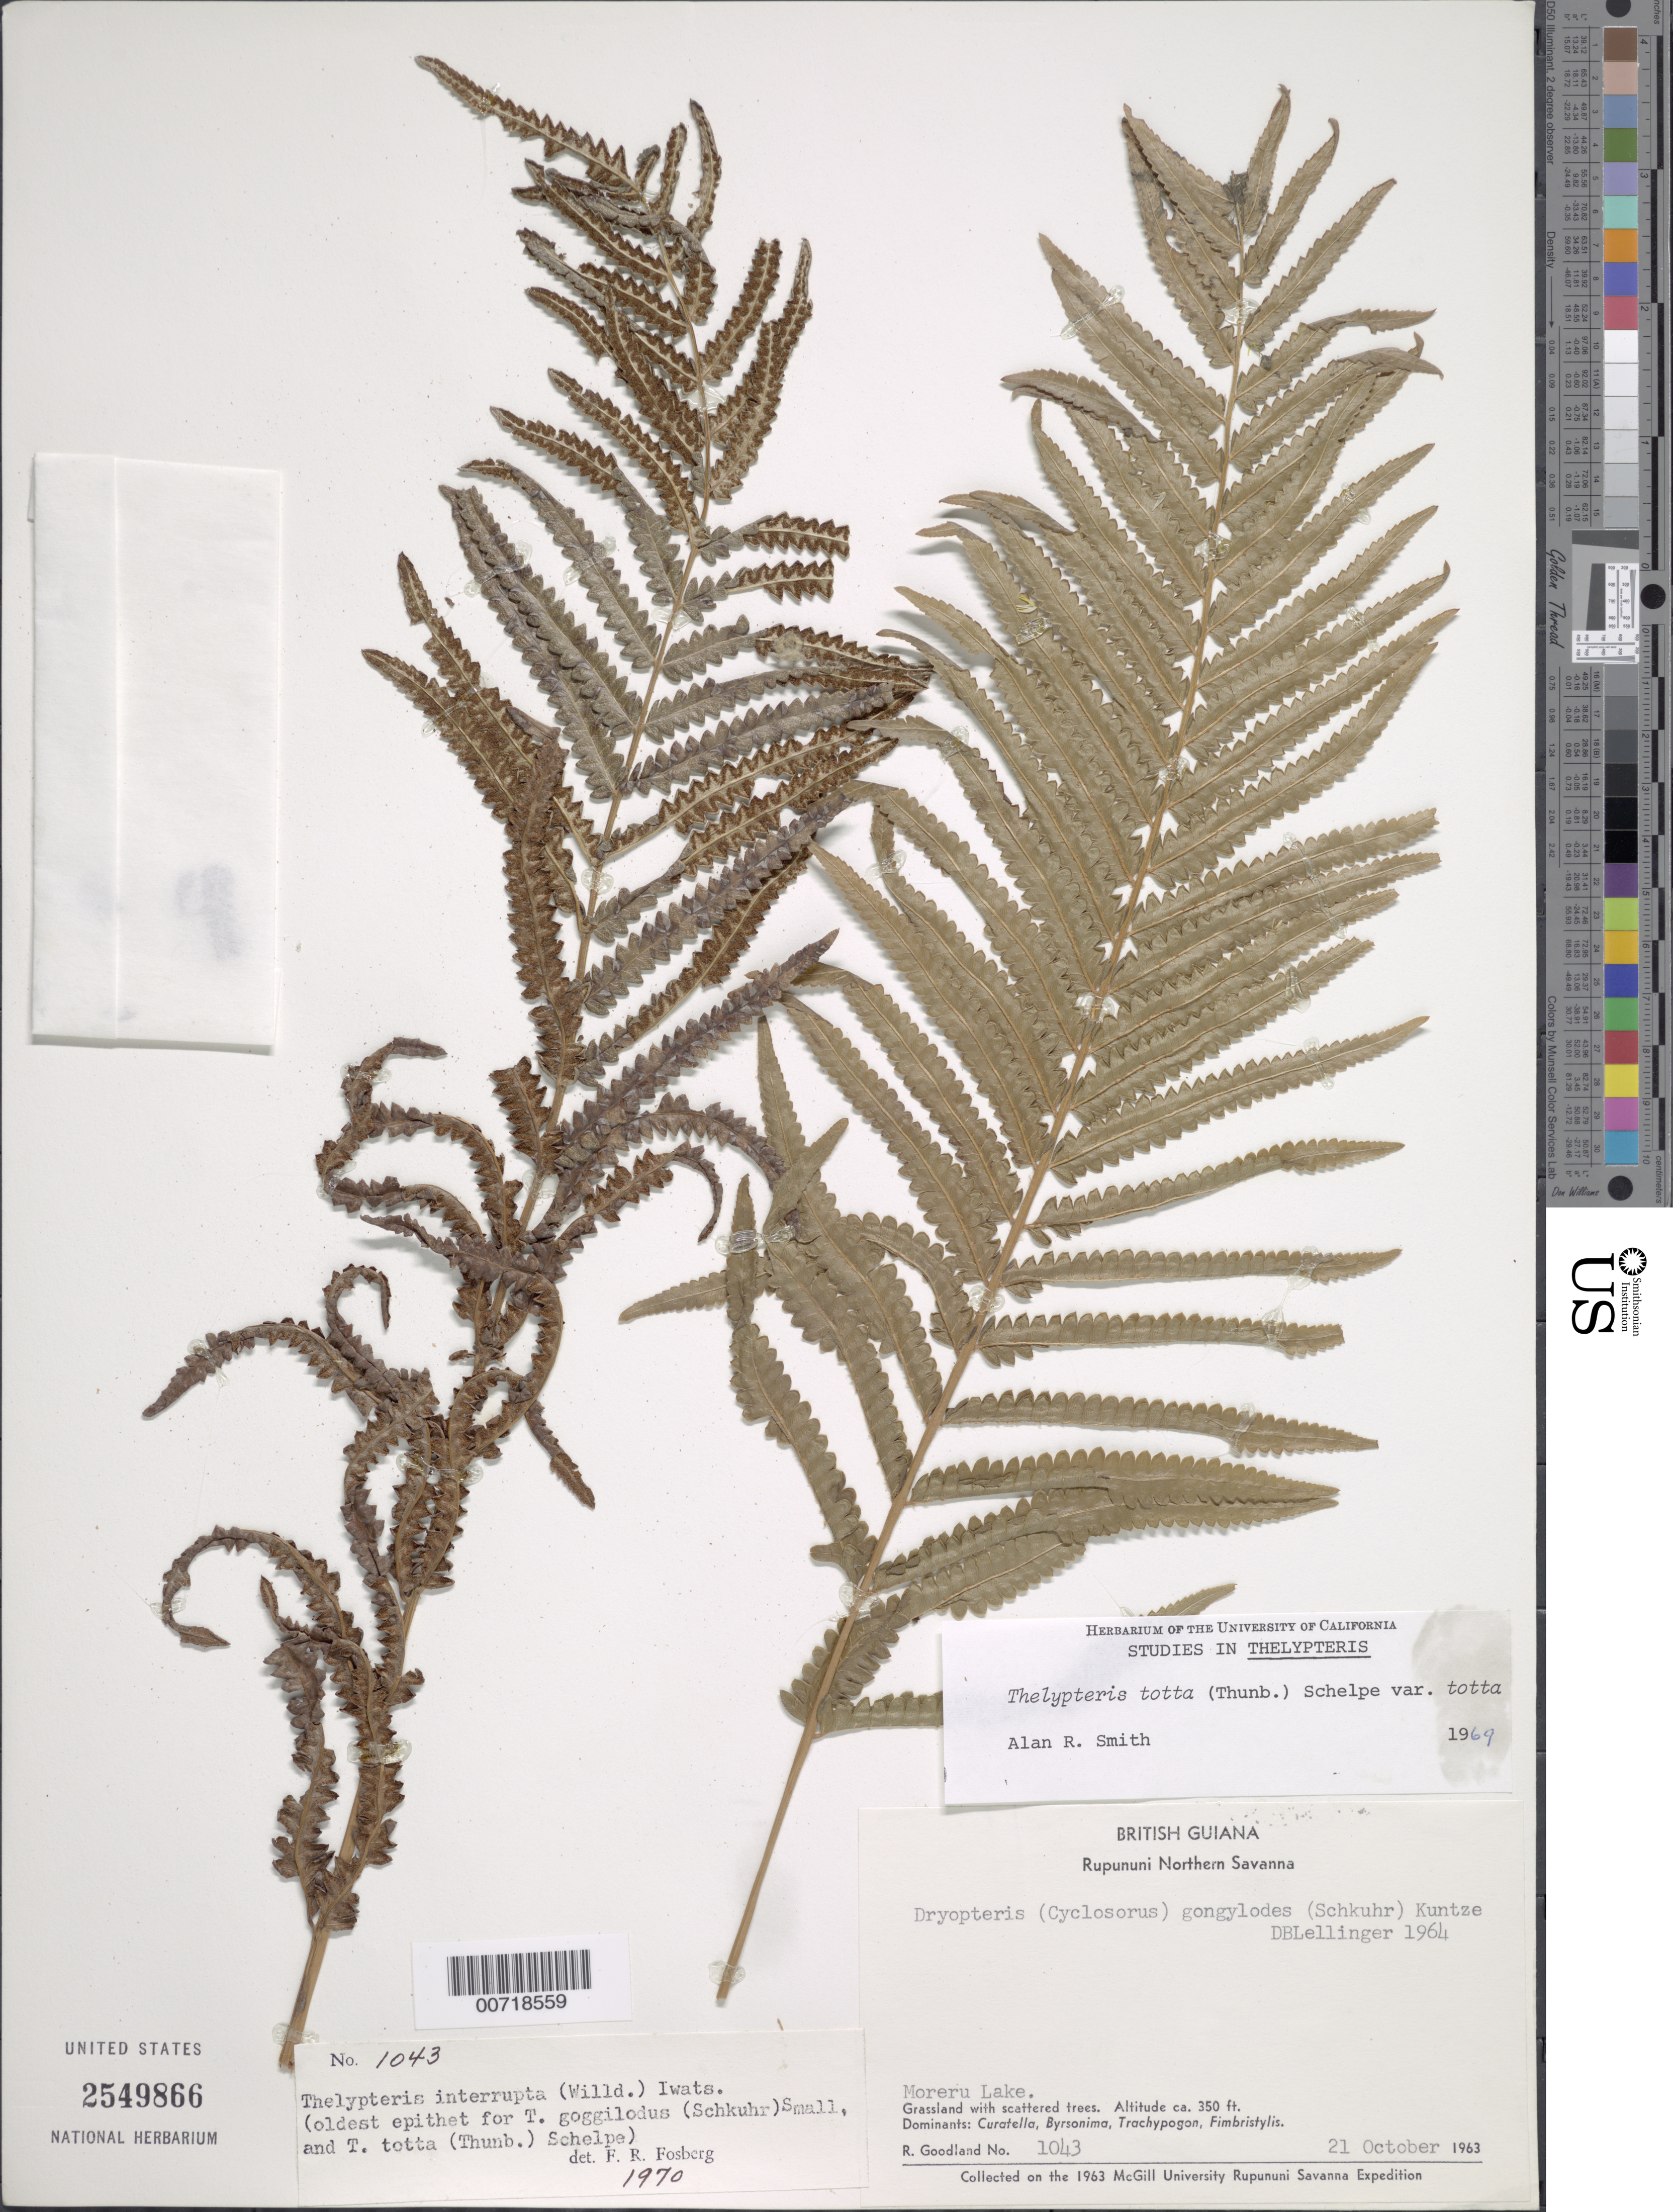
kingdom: Plantae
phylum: Tracheophyta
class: Polypodiopsida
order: Polypodiales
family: Thelypteridaceae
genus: Cyclosorus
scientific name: Cyclosorus interruptus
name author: (Willd.) H. Itô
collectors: R. Goodland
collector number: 1043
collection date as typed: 21-Oct-63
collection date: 1963-10-21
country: Guyana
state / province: U. Takutu-U. Essequibo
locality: Rupununi Northern Savanna, Moreru Lake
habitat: Grassland with scattered trees. Dominants: Curatella, Byrsonima, Trachypogon, Fimbristylis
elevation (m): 107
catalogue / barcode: US 2549866